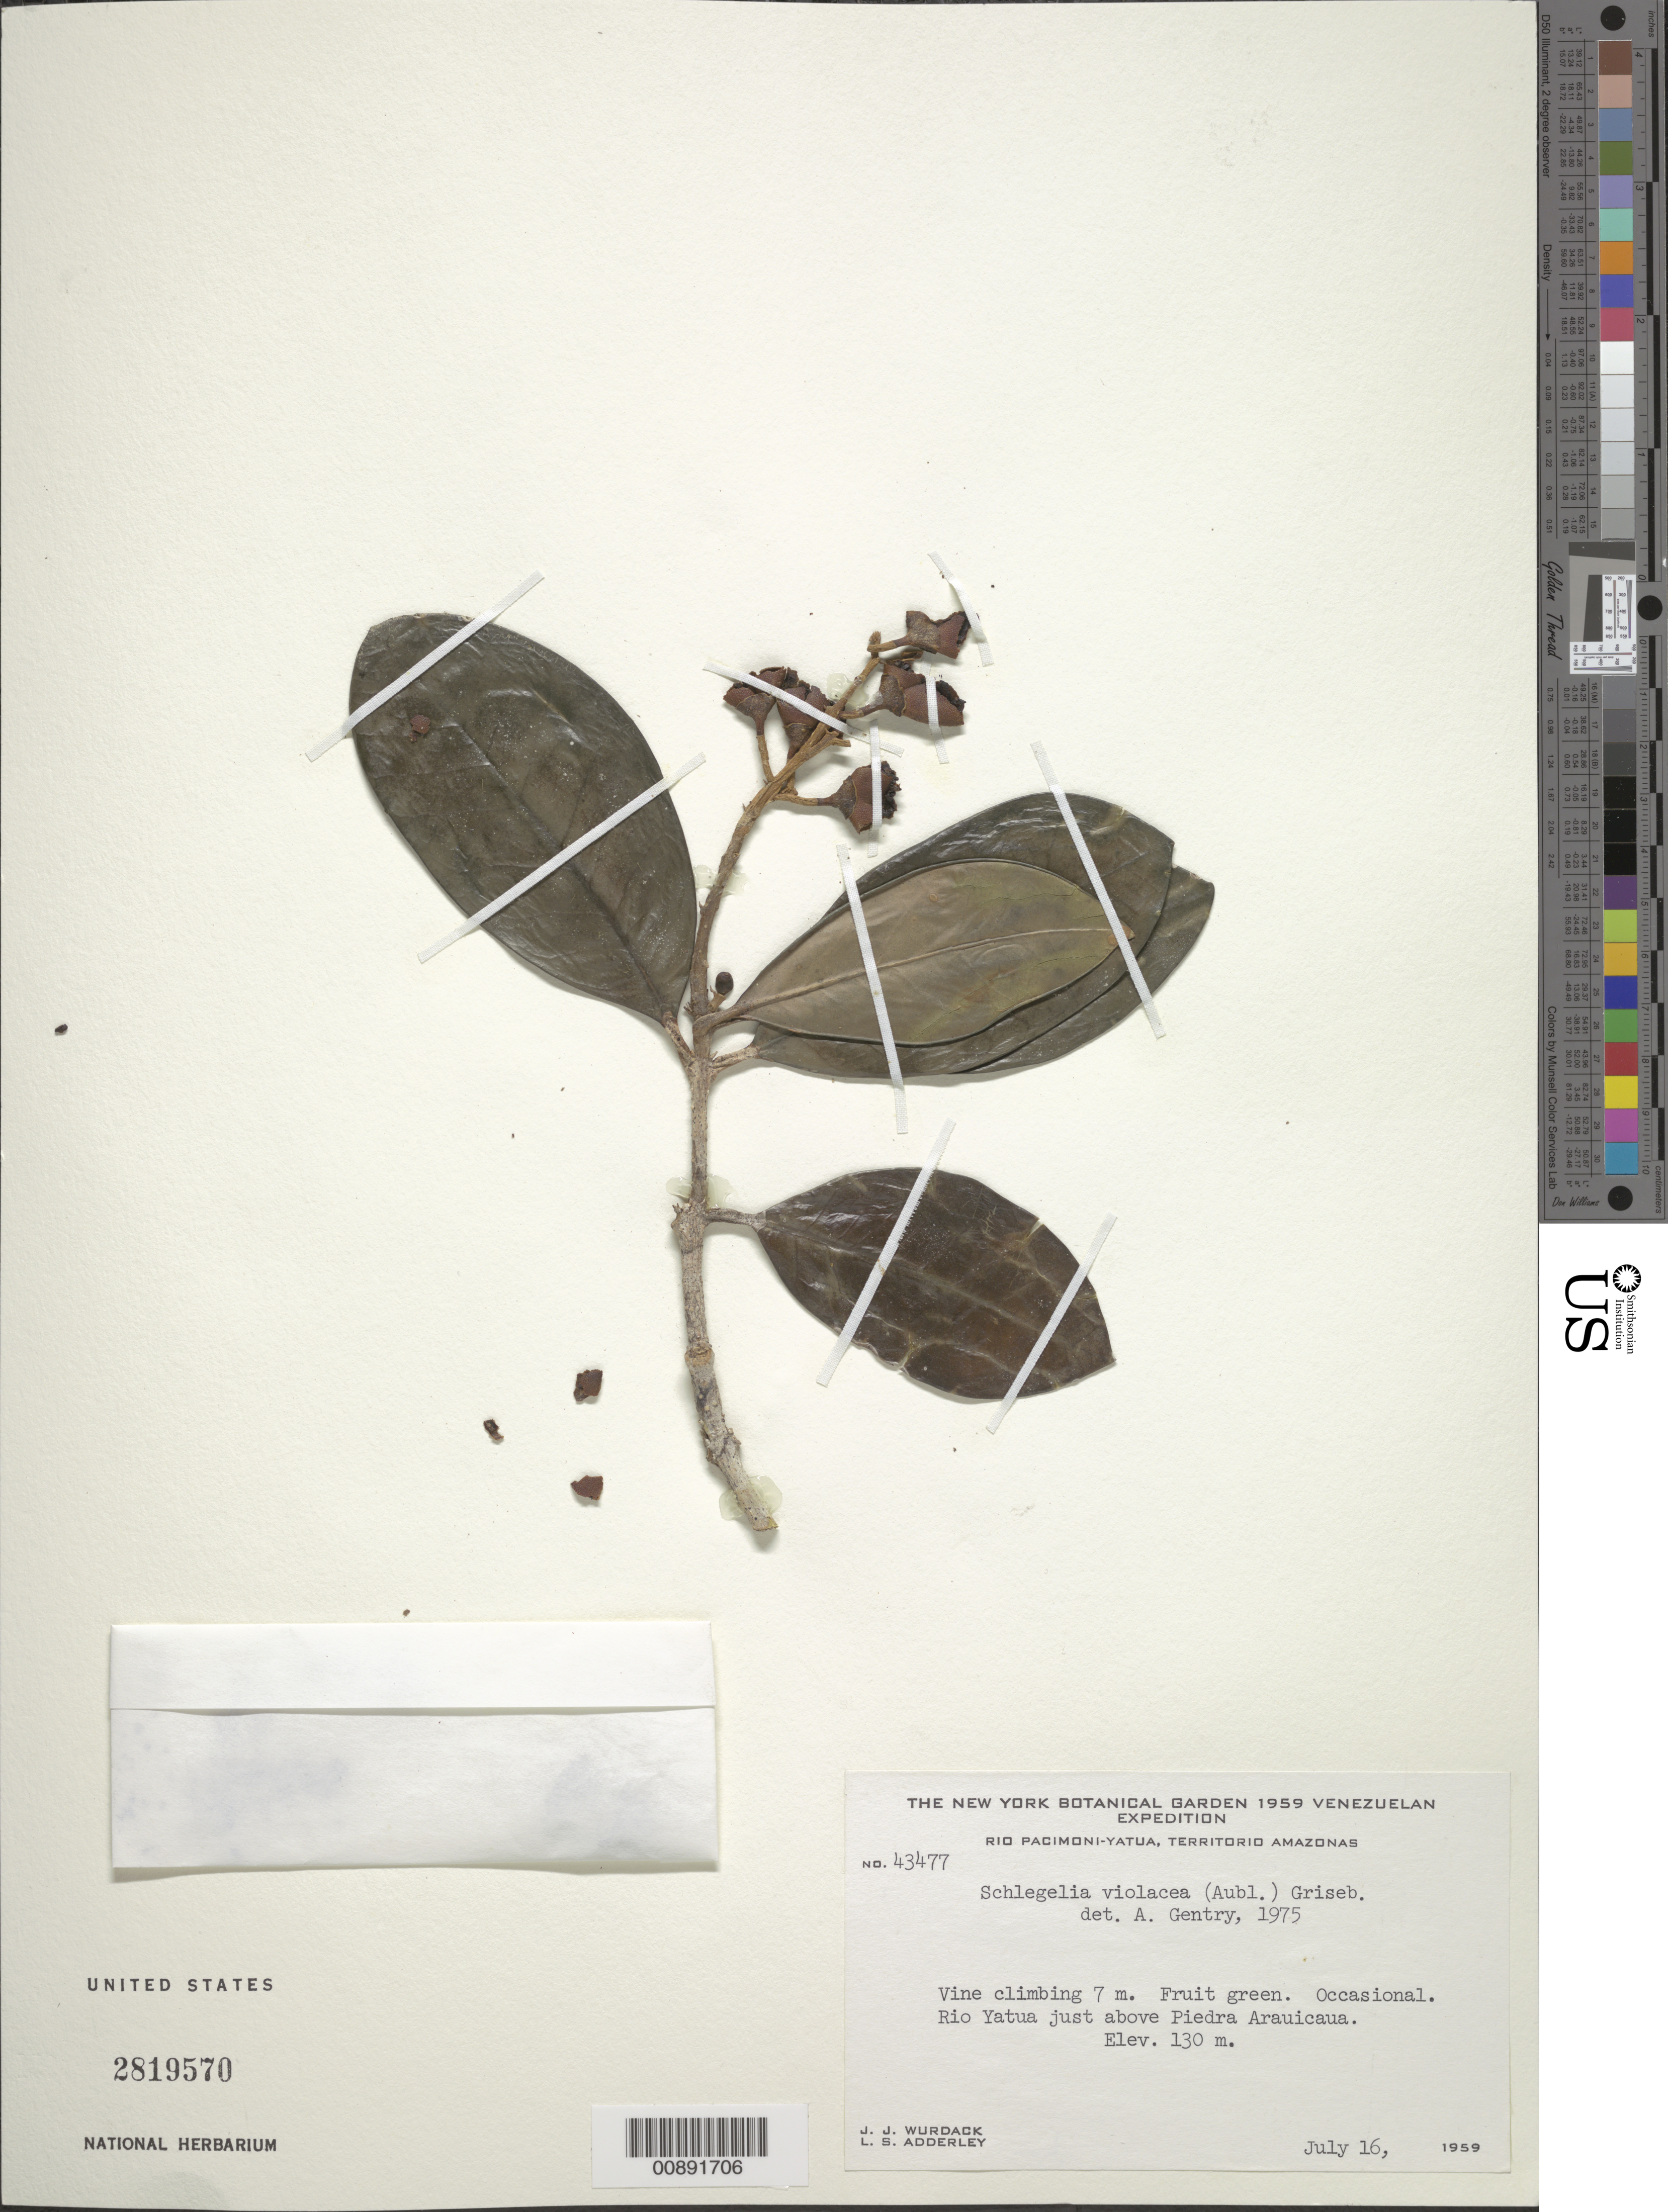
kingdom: Plantae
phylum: Tracheophyta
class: Magnoliopsida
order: Lamiales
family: Schlegeliaceae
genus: Schlegelia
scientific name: Schlegelia violacea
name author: (Aubl.) Griseb.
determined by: Gentry, A. H.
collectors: J. J. Wurdack & L. S. Adderley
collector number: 43477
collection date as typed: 16-Jul-56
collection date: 1956-07-16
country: Venezuela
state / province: Amazonas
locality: Río Pacimoni - Yatua, just above Piedra Arauicaua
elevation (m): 130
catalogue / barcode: US 2819570